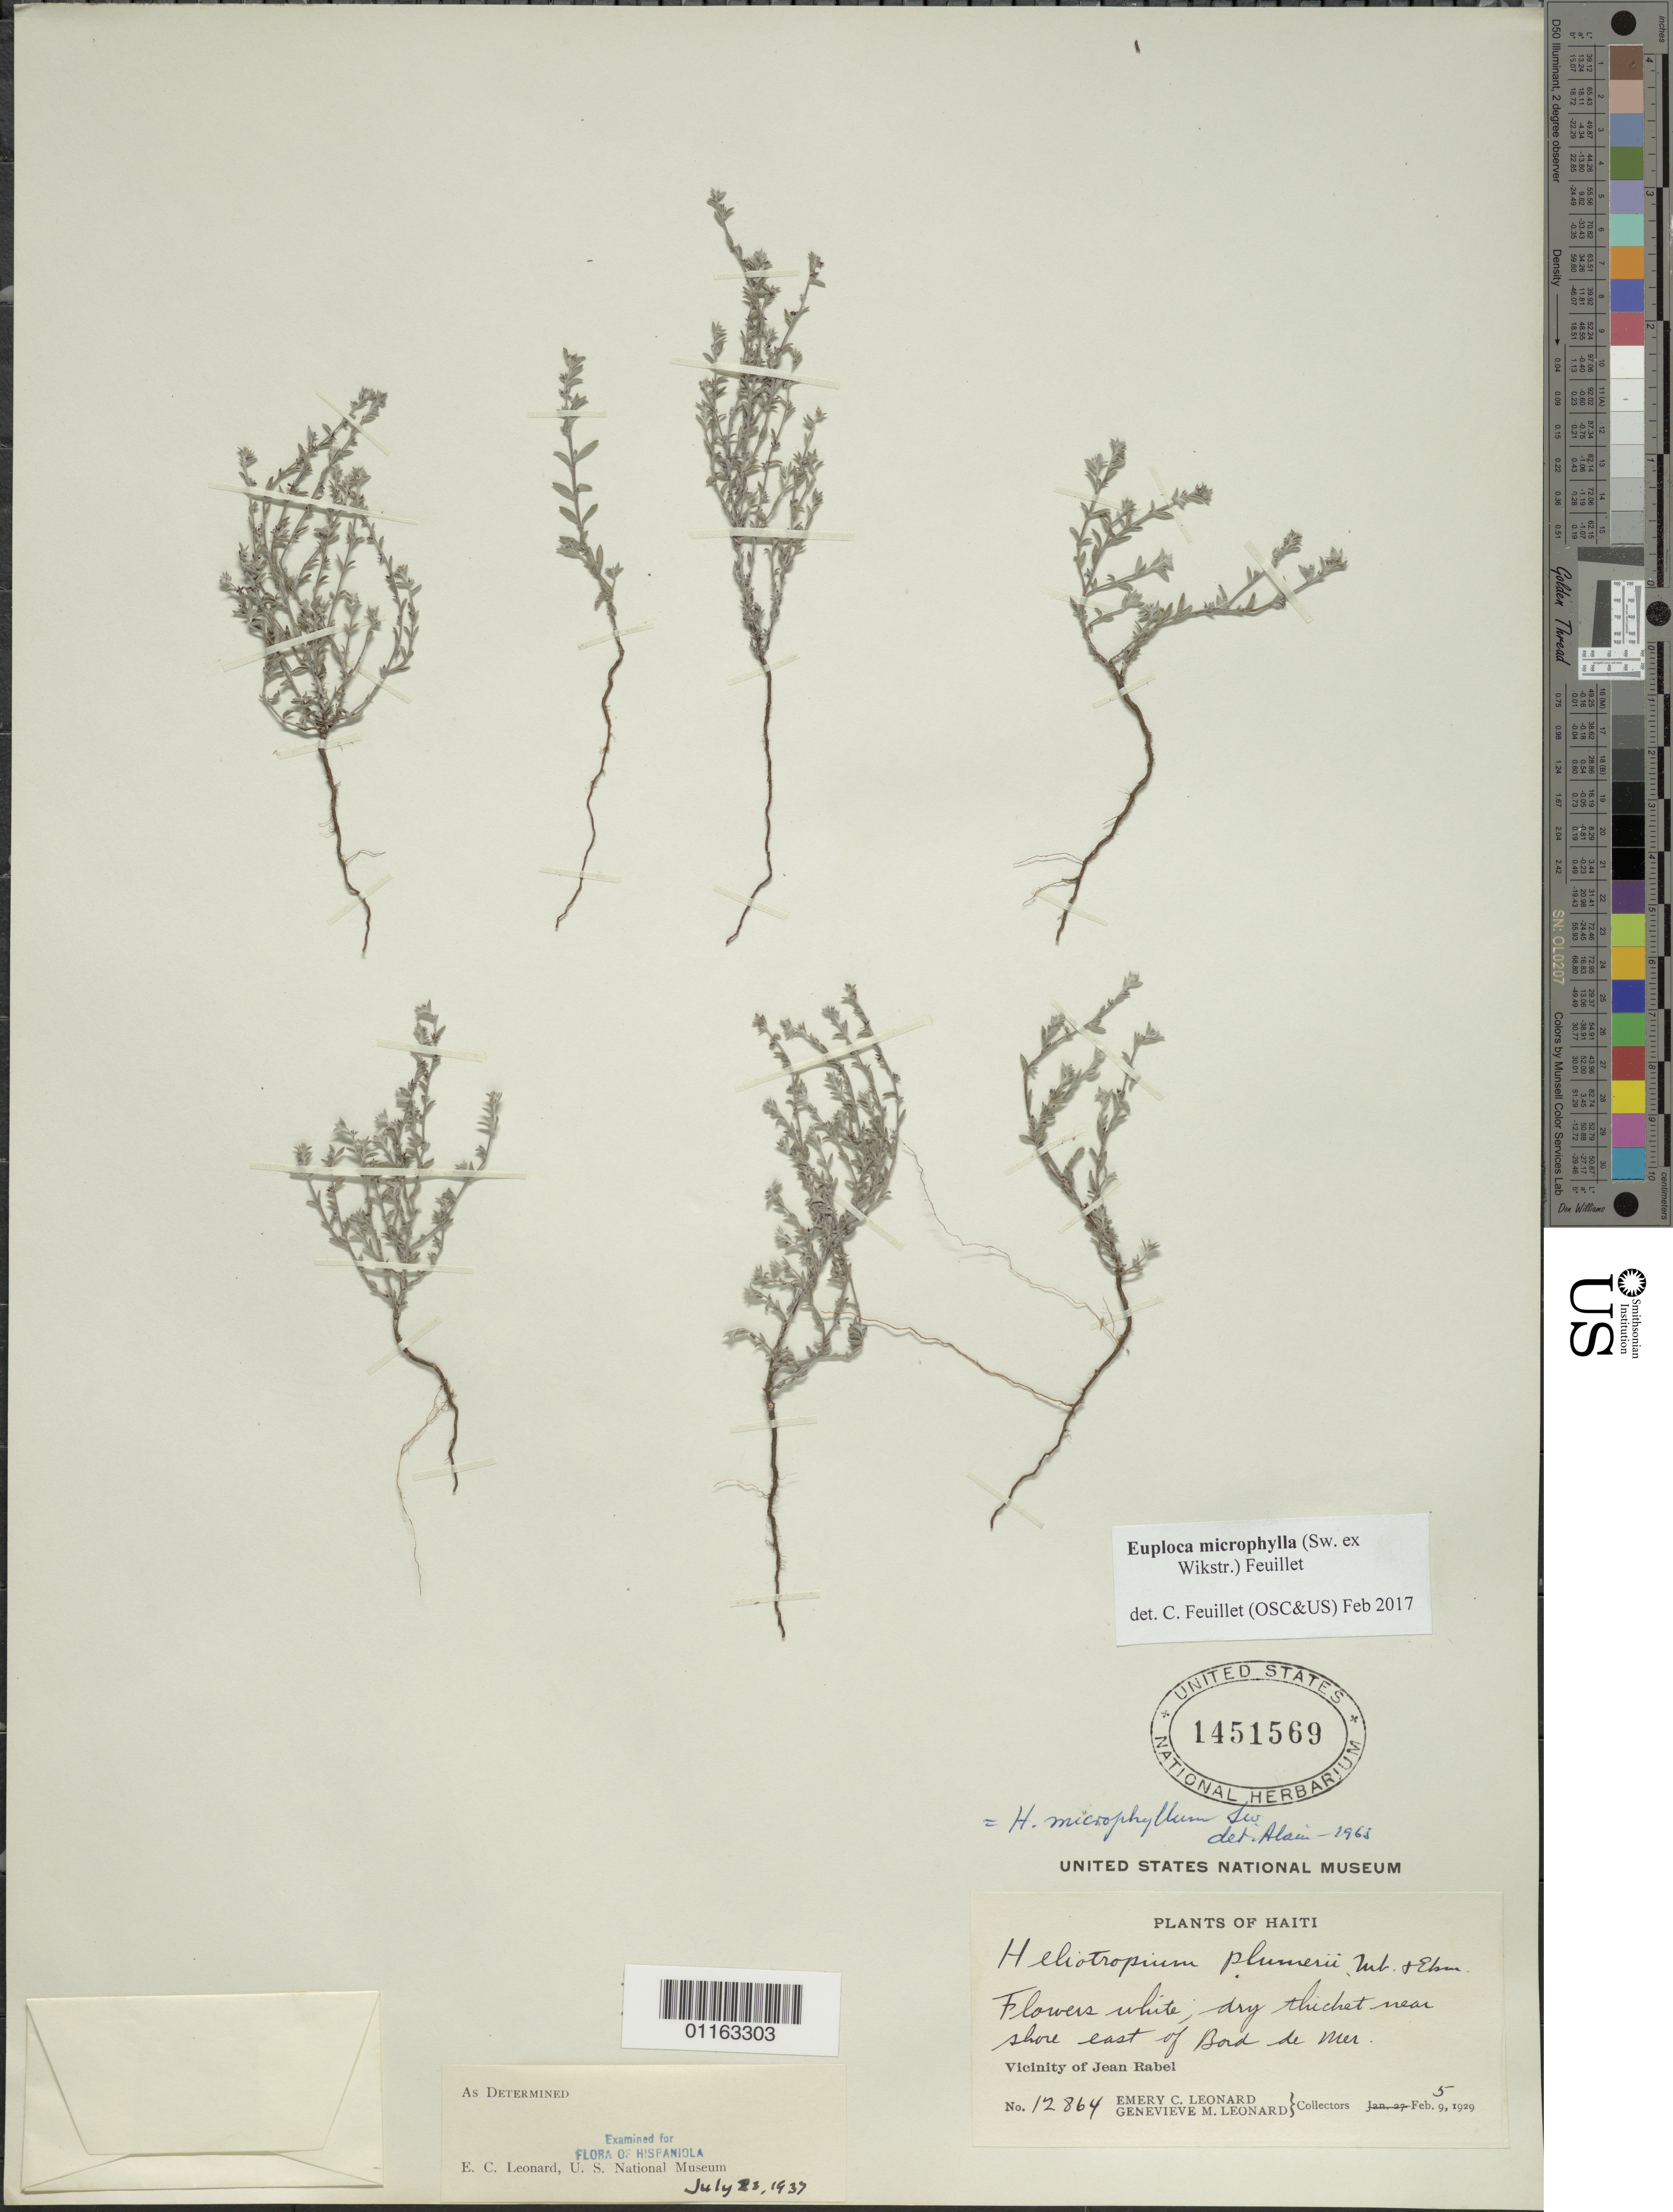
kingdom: Plantae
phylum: Tracheophyta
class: Magnoliopsida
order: Boraginales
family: Heliotropiaceae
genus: Euploca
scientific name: Euploca microphylla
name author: (Sw. & Wikstr.) Feuillet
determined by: Feuillet, C.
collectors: E. C. Leonard & G. M. Leonard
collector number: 12864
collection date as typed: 05 Feb 1929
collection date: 1929-02-05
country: Haiti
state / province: Nord-Óuest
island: Hispaniola I.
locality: Vicinity of Jean Rabel; near shore E of Bord de Mer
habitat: Dry thicket near shore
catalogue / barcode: US 1451569